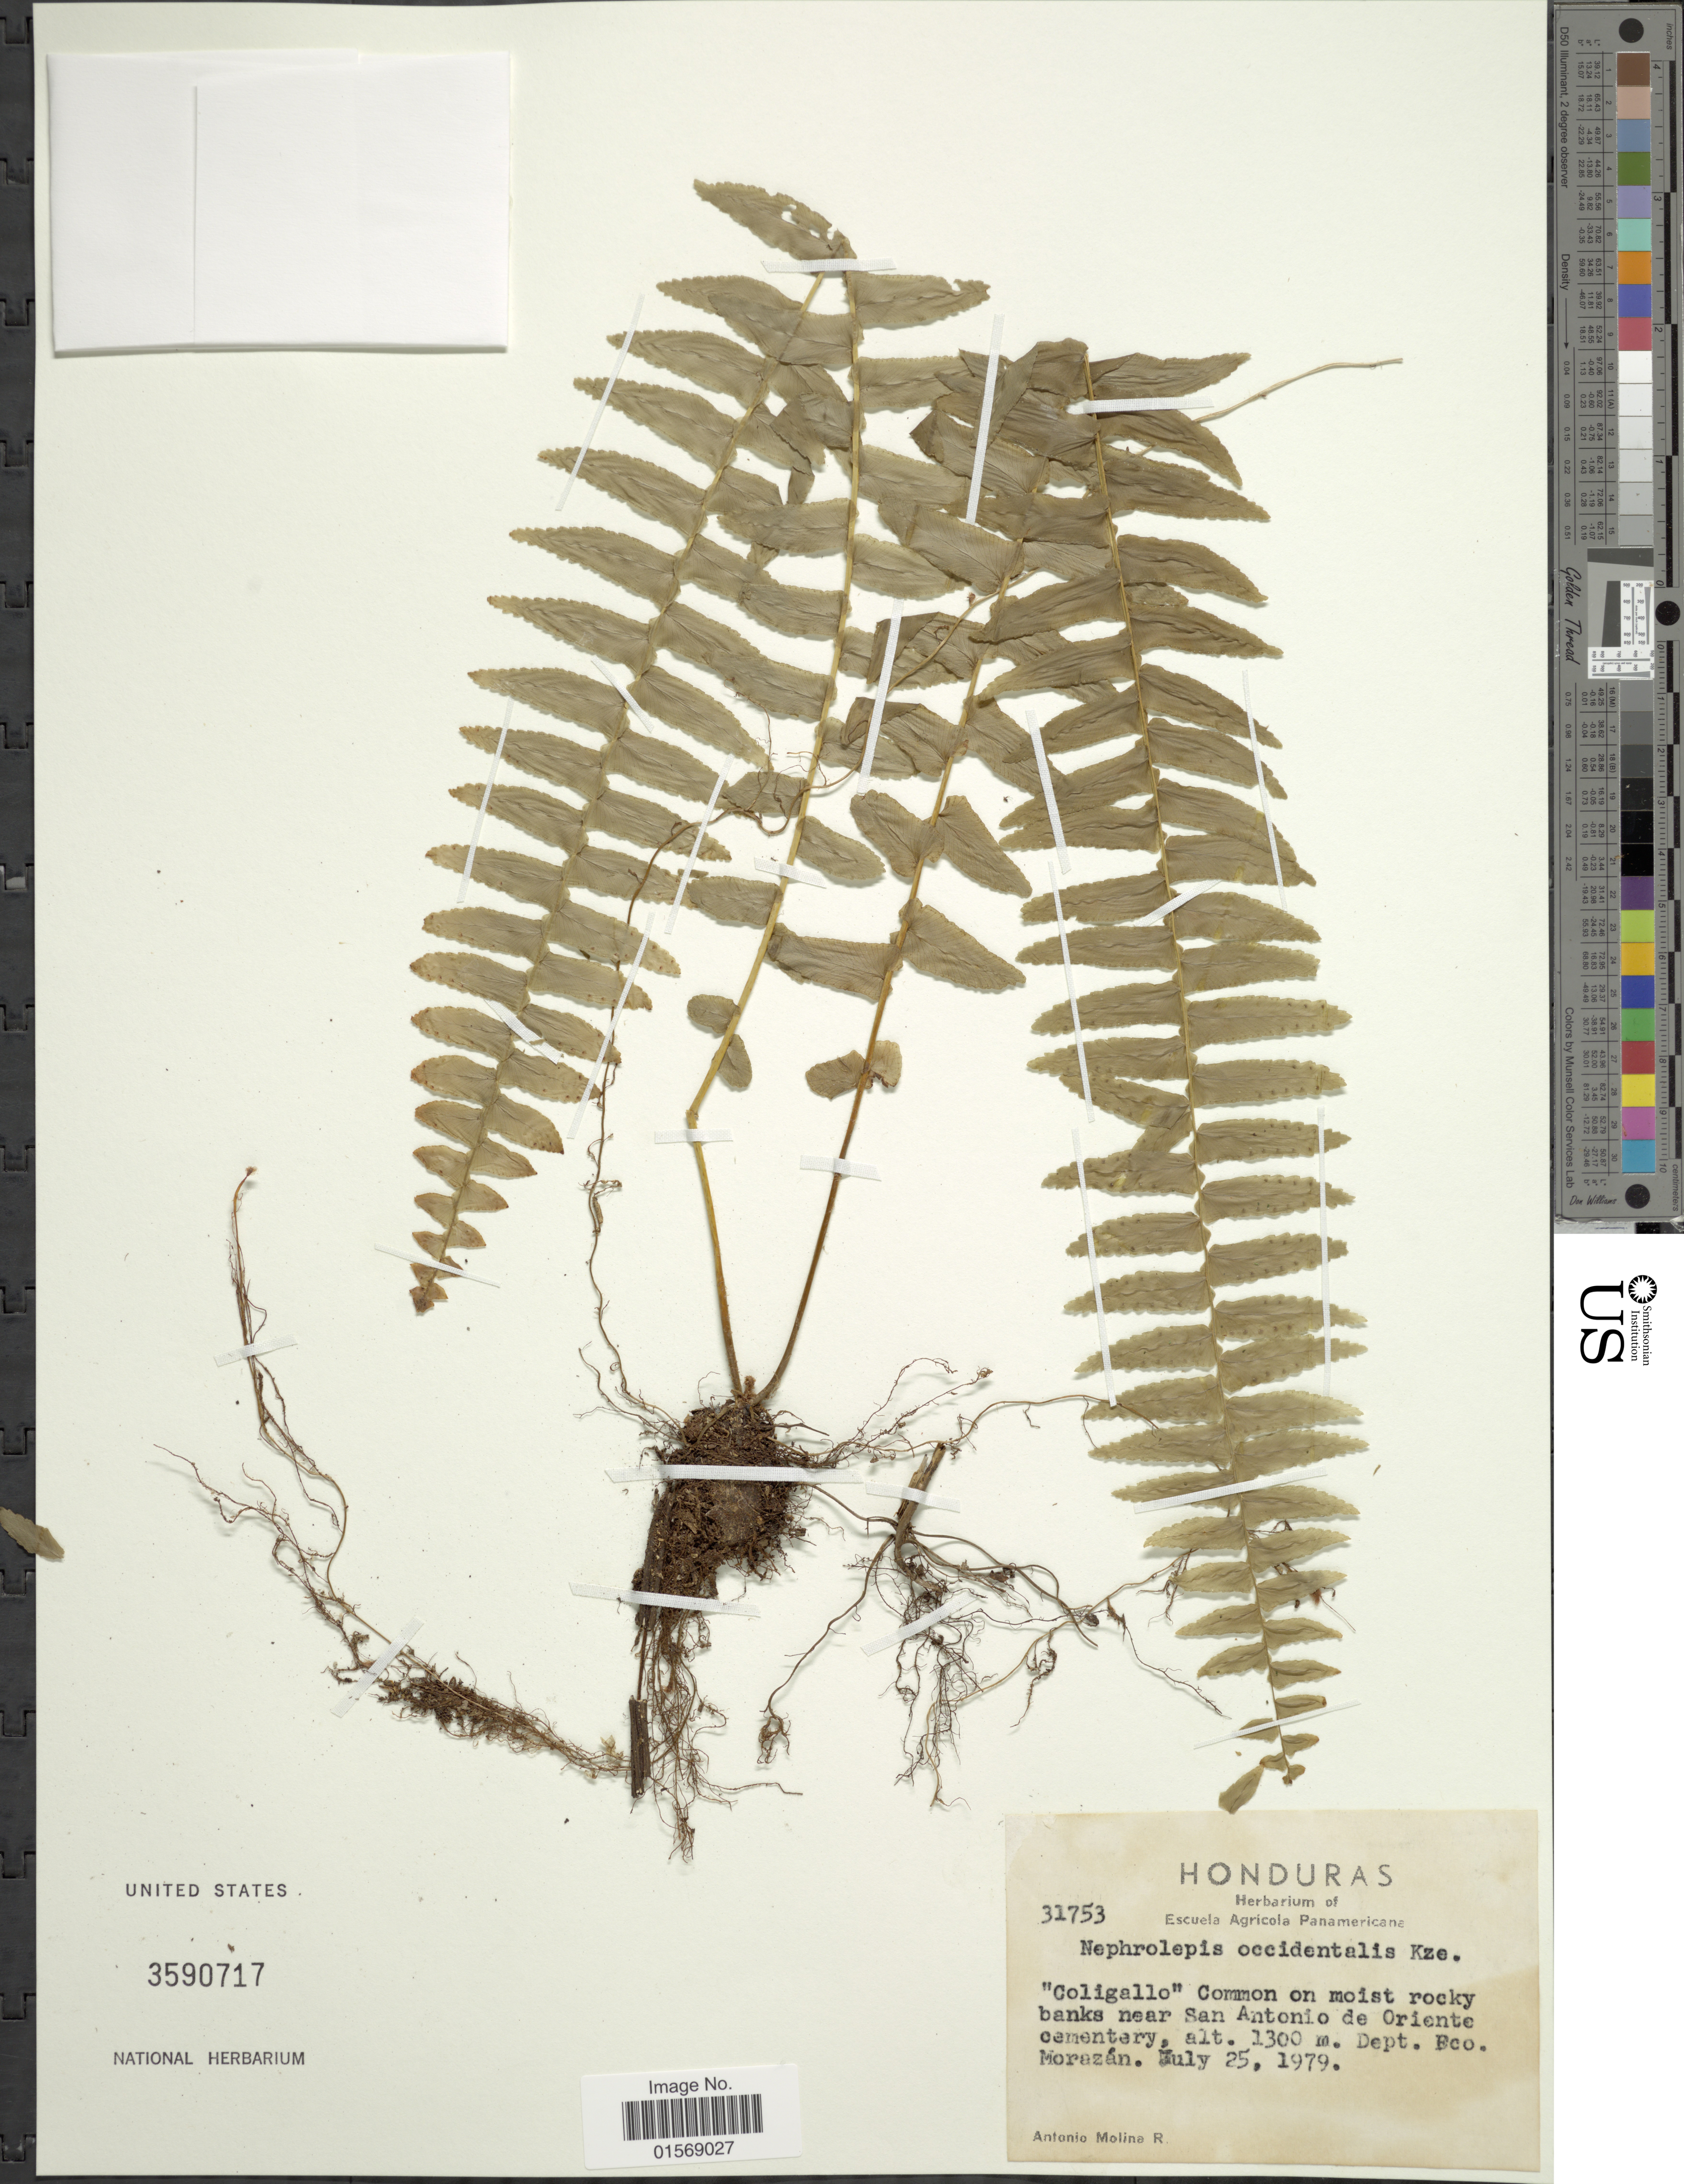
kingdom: Plantae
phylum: Tracheophyta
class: Polypodiopsida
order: Polypodiales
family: Nephrolepidaceae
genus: Nephrolepis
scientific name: Nephrolepis pectinata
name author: (Willd.) Schott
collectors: A. Molina R.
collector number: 31753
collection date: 1979-07-25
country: Honduras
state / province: Fco. Morazán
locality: Honduras, banks near San Antonio de Oriente cemetery, Dept. Fco. Morazan.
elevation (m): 1300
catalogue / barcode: US 3590717